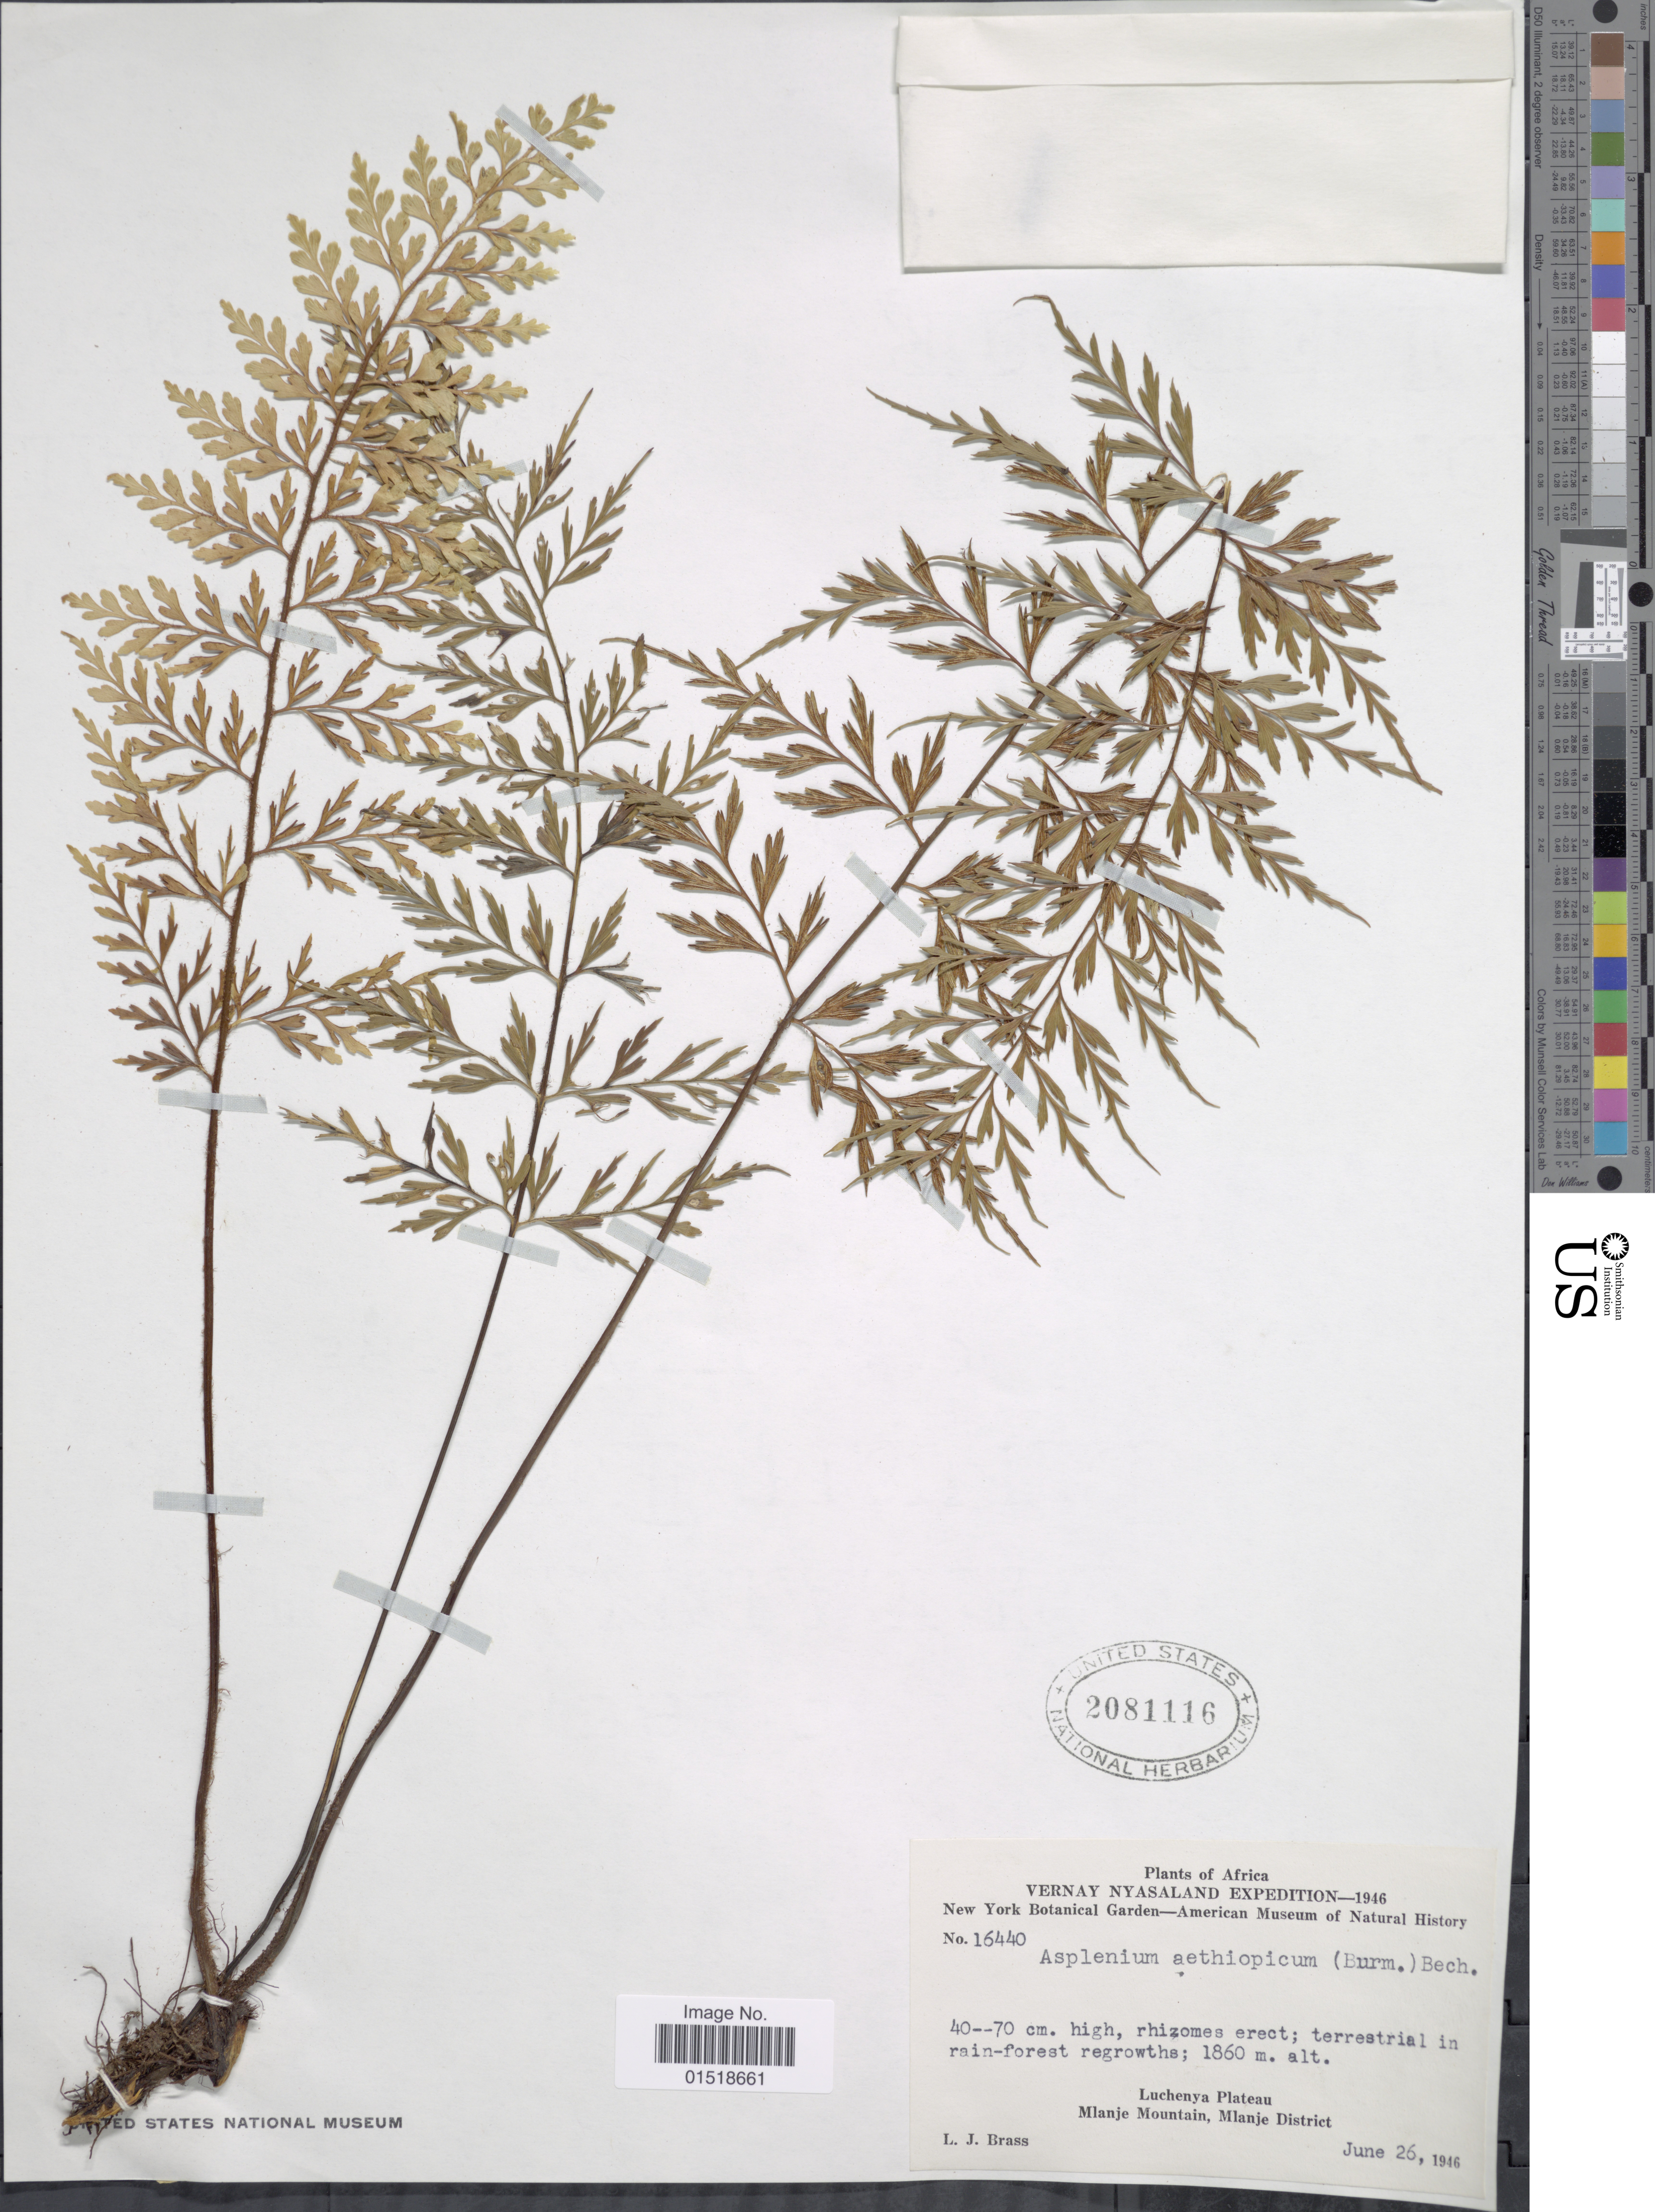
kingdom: Plantae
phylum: Tracheophyta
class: Polypodiopsida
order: Polypodiales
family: Aspleniaceae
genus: Asplenium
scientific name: Asplenium aethiopicum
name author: (Burm. f.) Bech.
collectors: L. J. Brass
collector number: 16440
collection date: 1946-06-26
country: Malawi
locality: Africa. Luchenya Plateau. Mlanje Mountain, Mlanje District.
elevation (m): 1860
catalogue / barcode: US 2081116